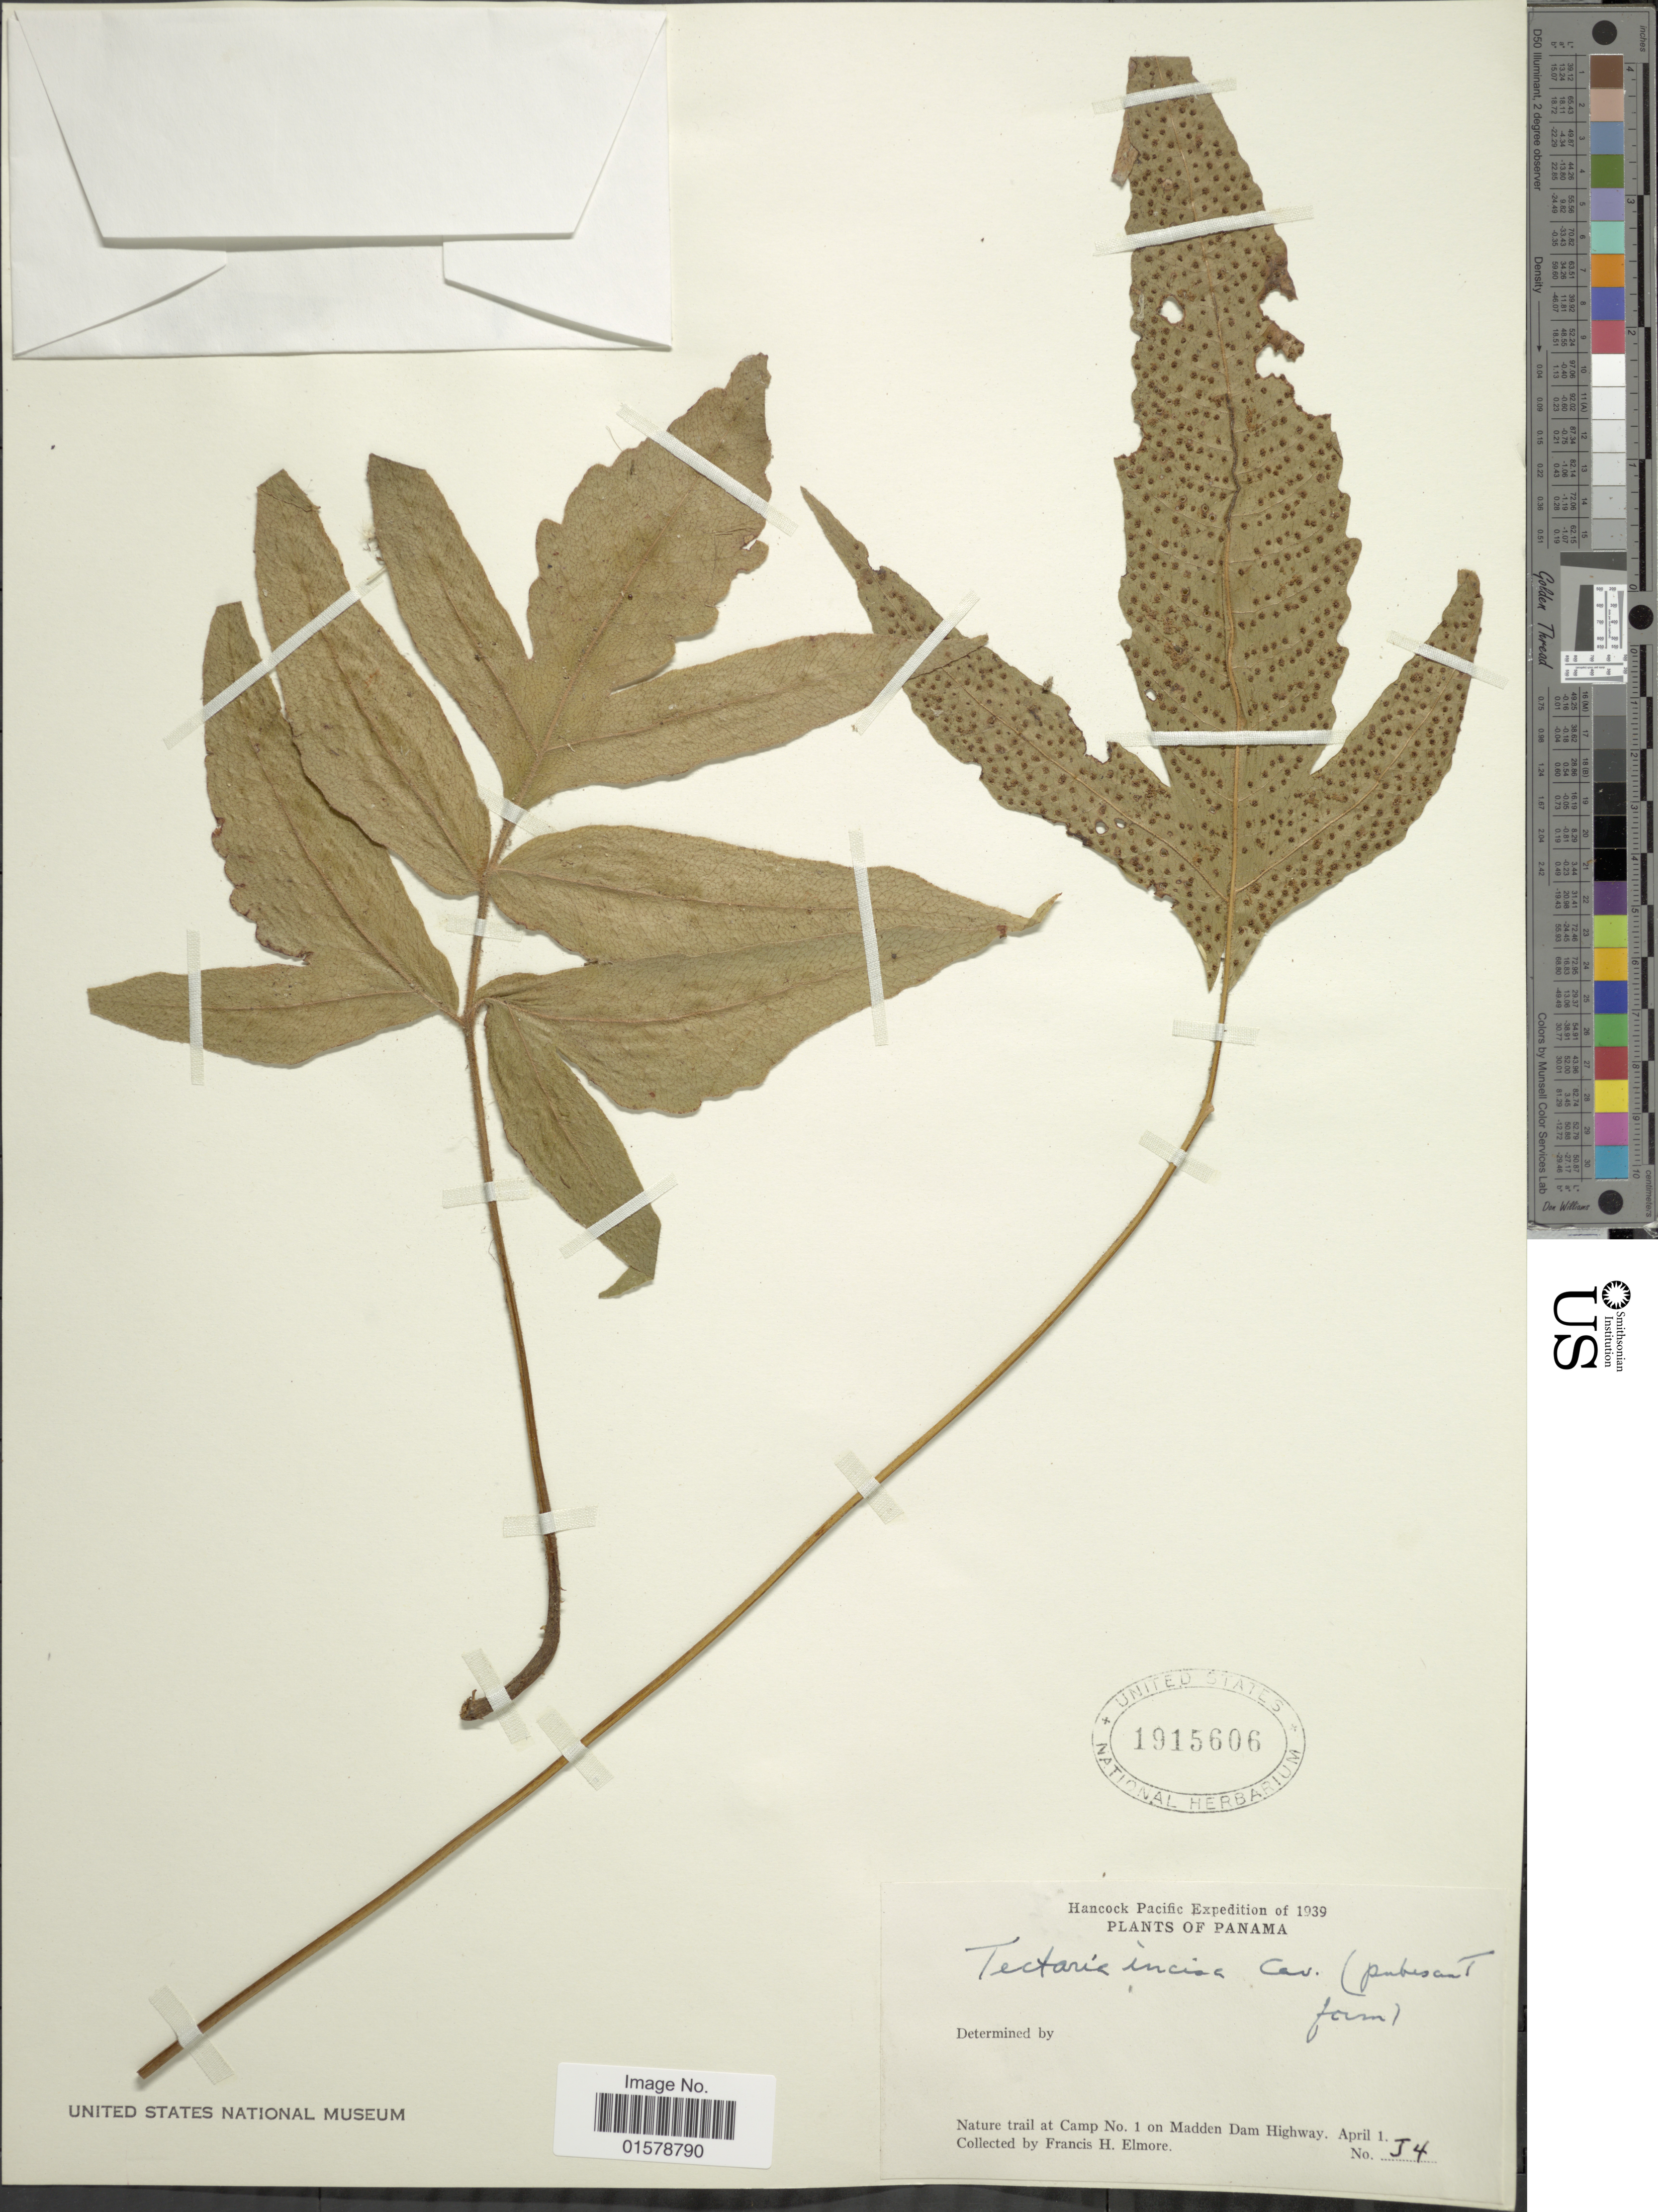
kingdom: Plantae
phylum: Tracheophyta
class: Polypodiopsida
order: Polypodiales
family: Tectariaceae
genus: Tectaria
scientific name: Tectaria pilosa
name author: (Fée) Maxon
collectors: F. H. Elmore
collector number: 54*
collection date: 1939-04-01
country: Panama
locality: Hancock Pacific Expedition, Nature trail at camp No. 1 on Madden Dam Highway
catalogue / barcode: US 1915606